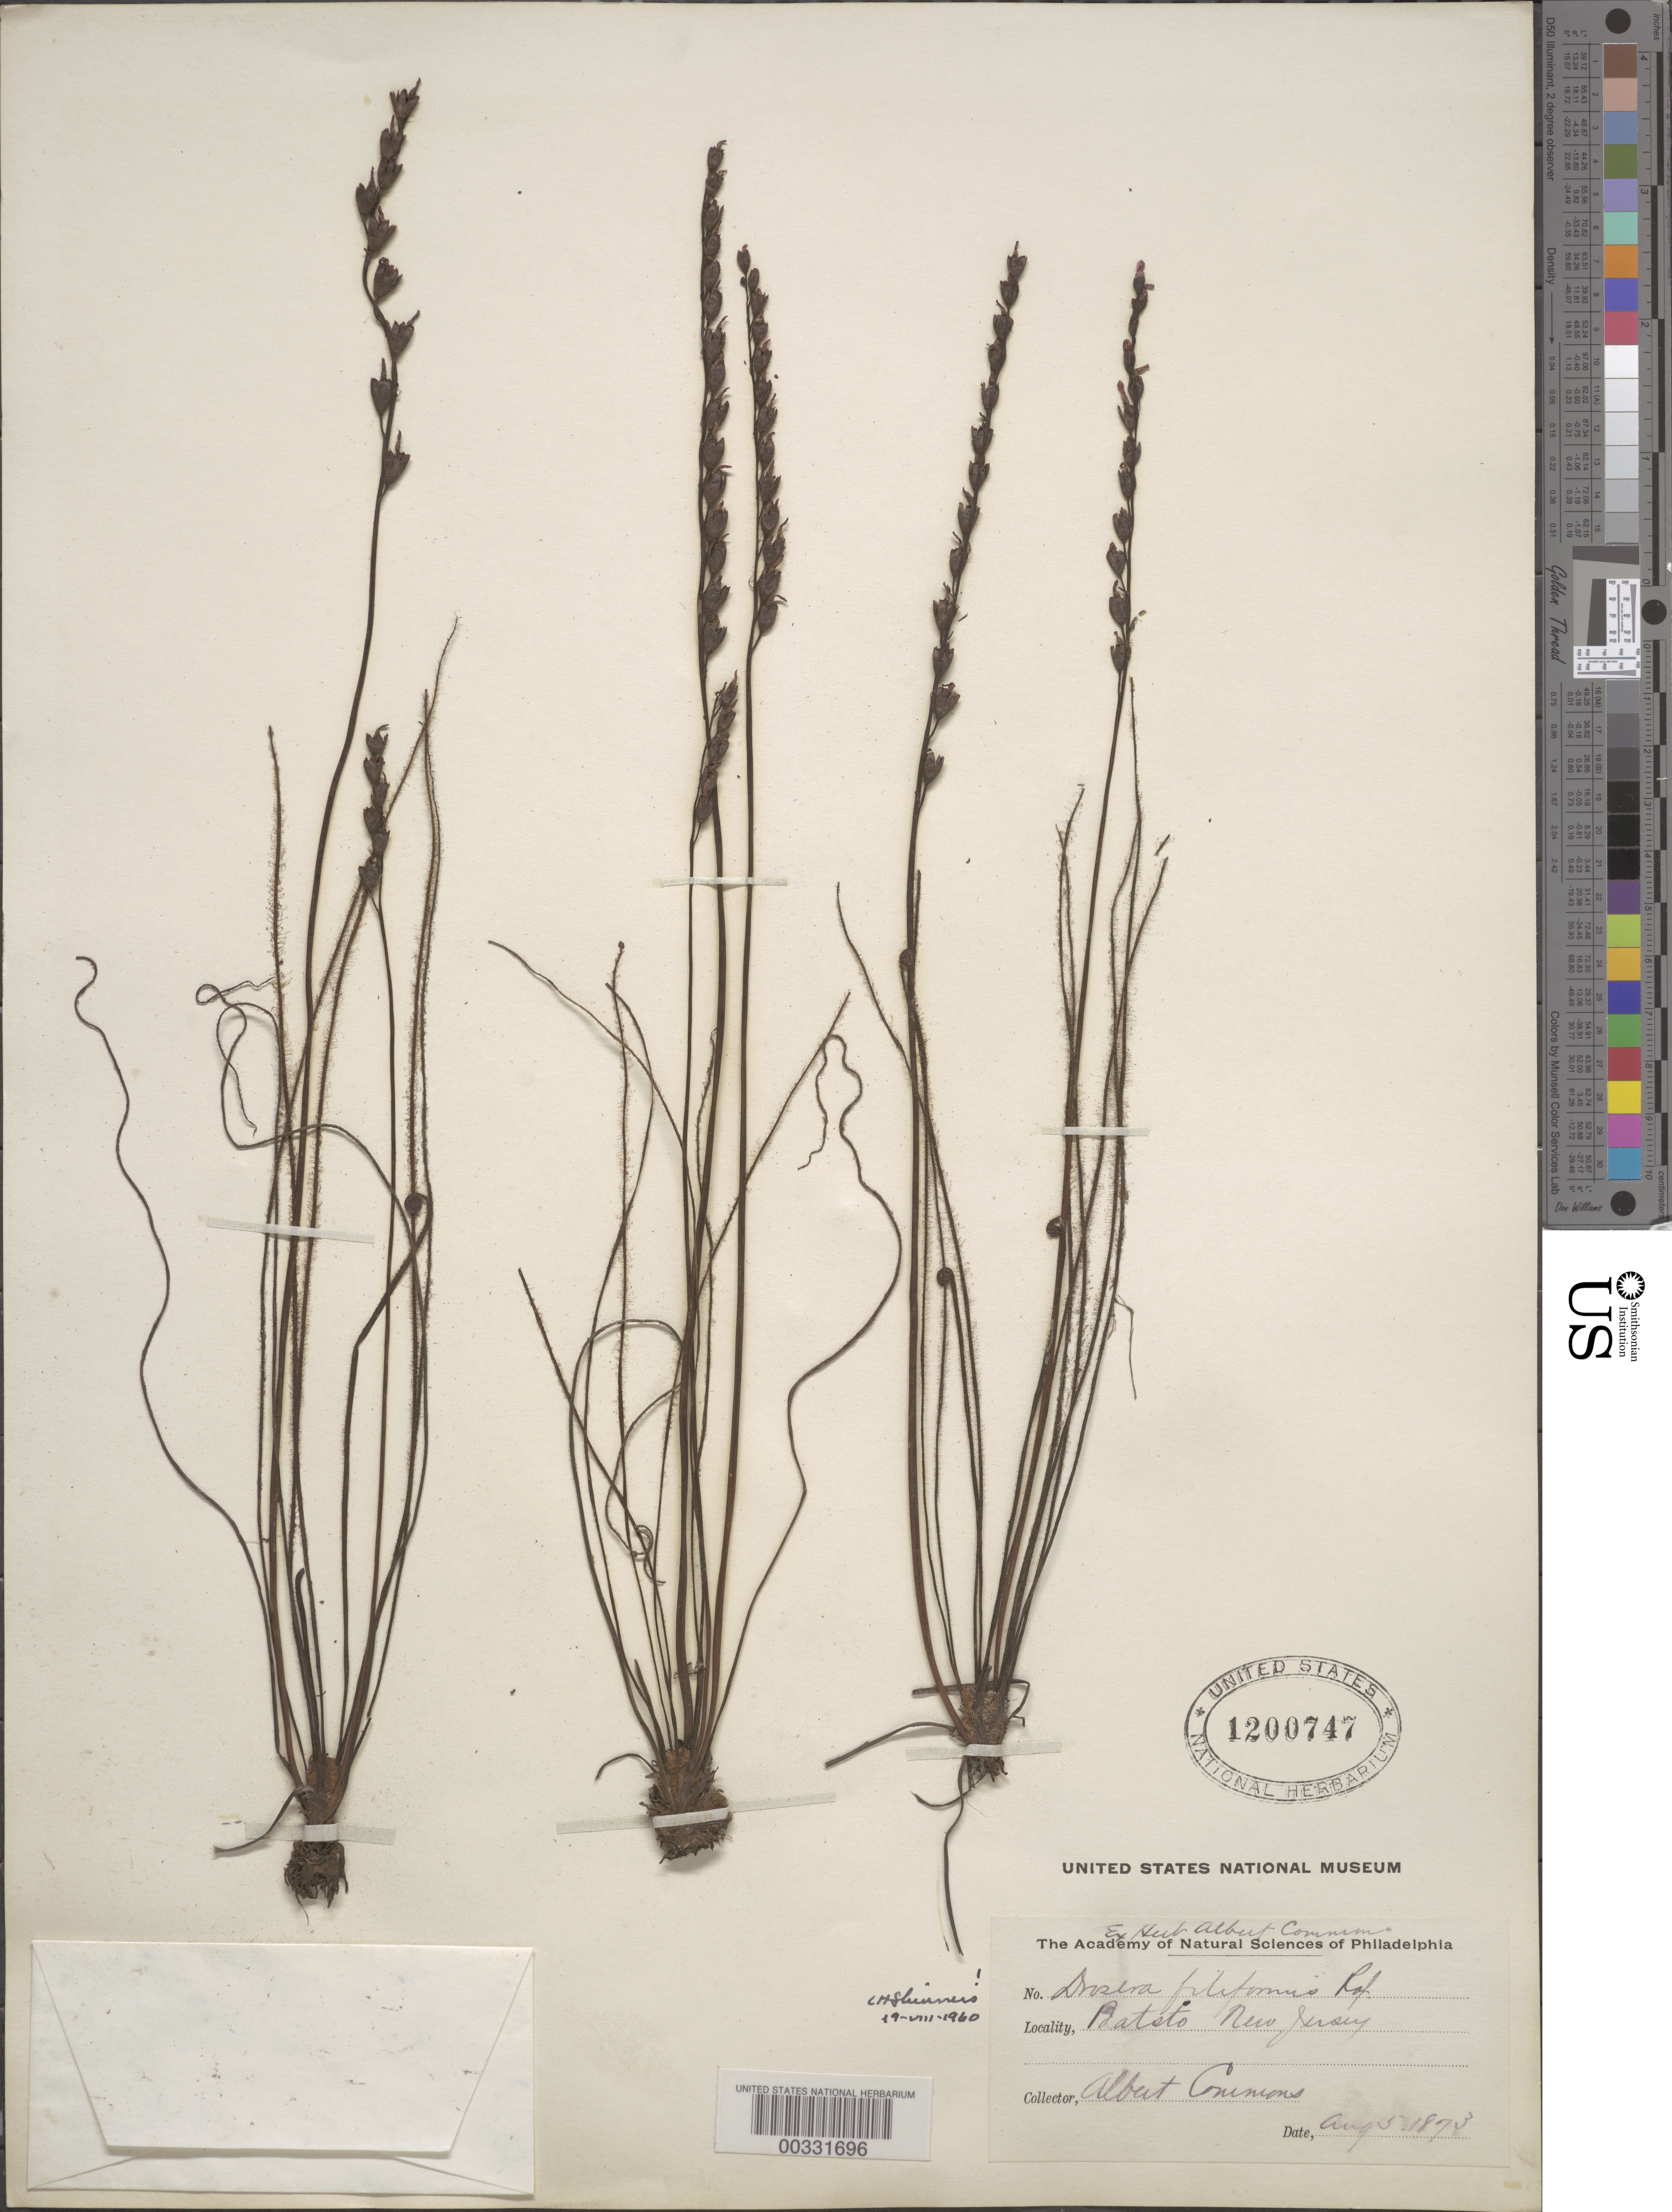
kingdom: Plantae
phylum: Tracheophyta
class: Magnoliopsida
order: Caryophyllales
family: Droseraceae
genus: Drosera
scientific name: Drosera filiformis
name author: Raf.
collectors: A. Commons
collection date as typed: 05 Aug 1873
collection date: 1873-08-05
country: United States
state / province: New Jersey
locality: Batsto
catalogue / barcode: US 1200747